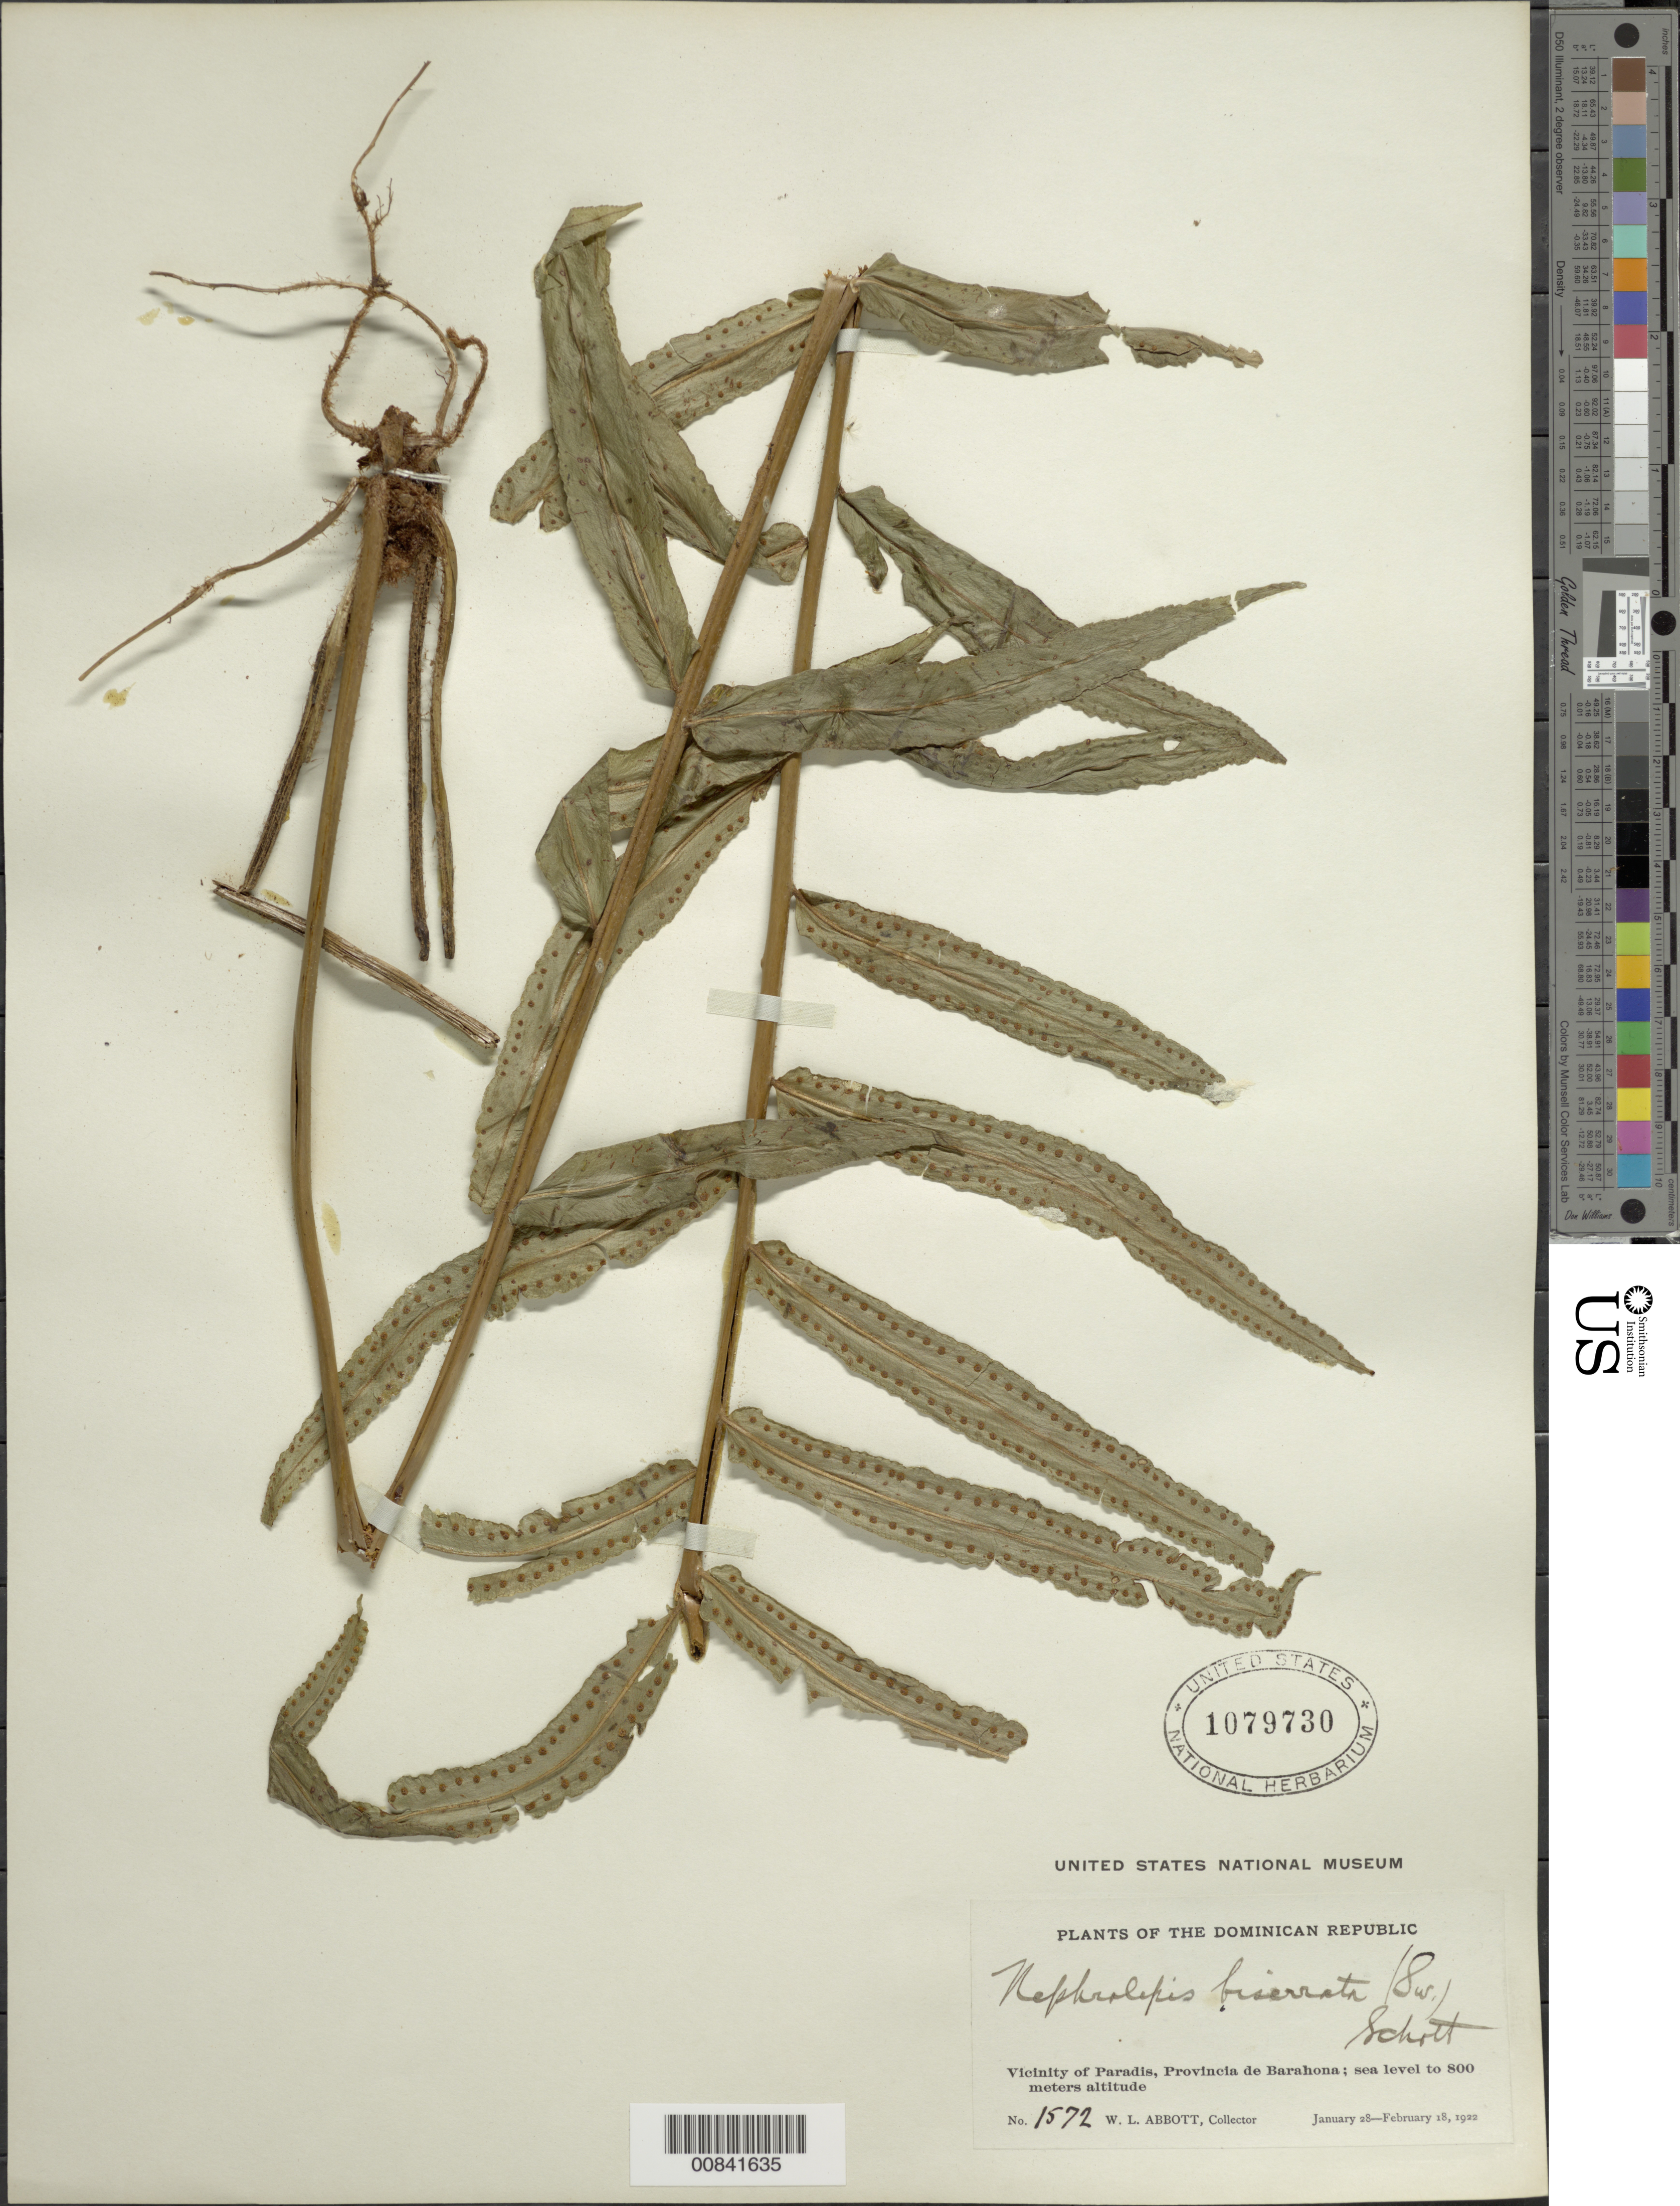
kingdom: Plantae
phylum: Tracheophyta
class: Polypodiopsida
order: Polypodiales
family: Nephrolepidaceae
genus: Nephrolepis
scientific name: Nephrolepis biserrata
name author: (Sw.) Schott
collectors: W. L. Abbott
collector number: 1572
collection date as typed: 28 Jan 1921 to 07 Feb 1921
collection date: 1921-01-28/1921-02-07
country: Dominican Republic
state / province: Barahona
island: Hispaniola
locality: Paradis vicinity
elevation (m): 0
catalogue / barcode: US 1079730